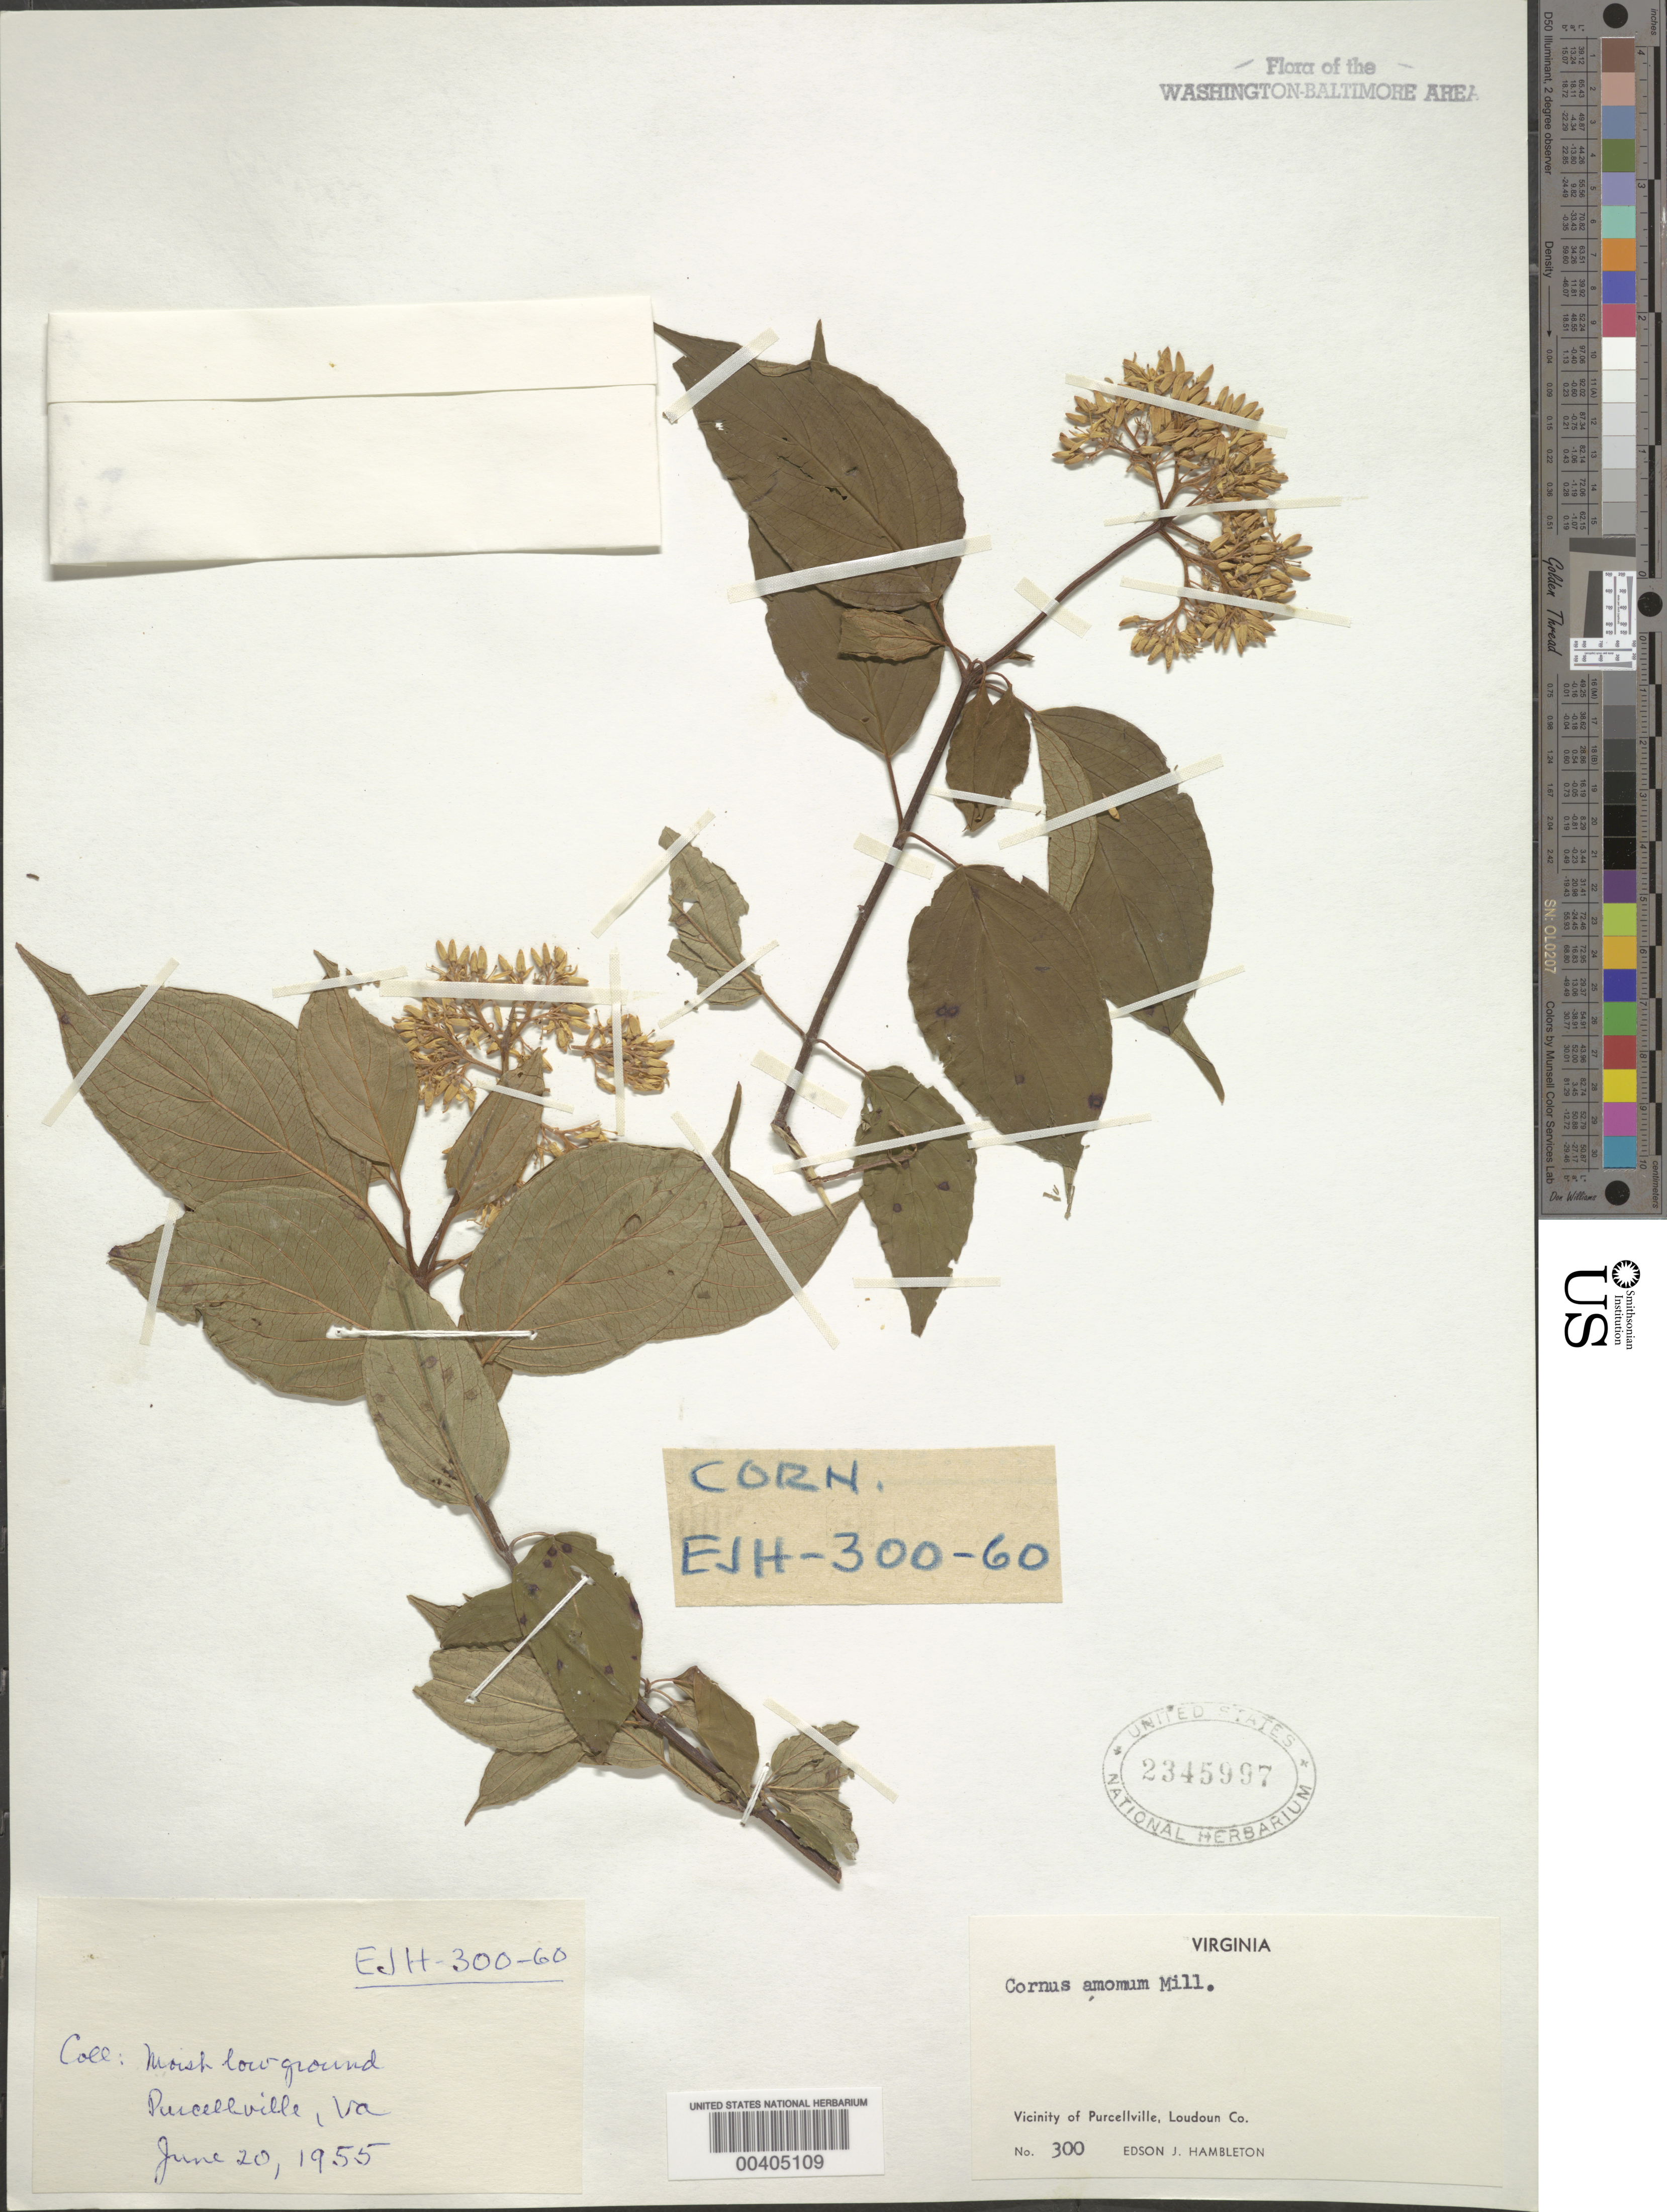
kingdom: Plantae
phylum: Tracheophyta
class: Magnoliopsida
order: Cornales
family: Cornaceae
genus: Cornus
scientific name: Cornus amomum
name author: Mill.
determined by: Wilson, J. S., (MICH), University of Michigan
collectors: E. Hambleton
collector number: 300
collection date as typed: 20 Jun 1955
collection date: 1955-06-20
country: United States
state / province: Virginia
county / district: Loudoun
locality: Purcellville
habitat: Moist low ground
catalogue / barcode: US 2345997